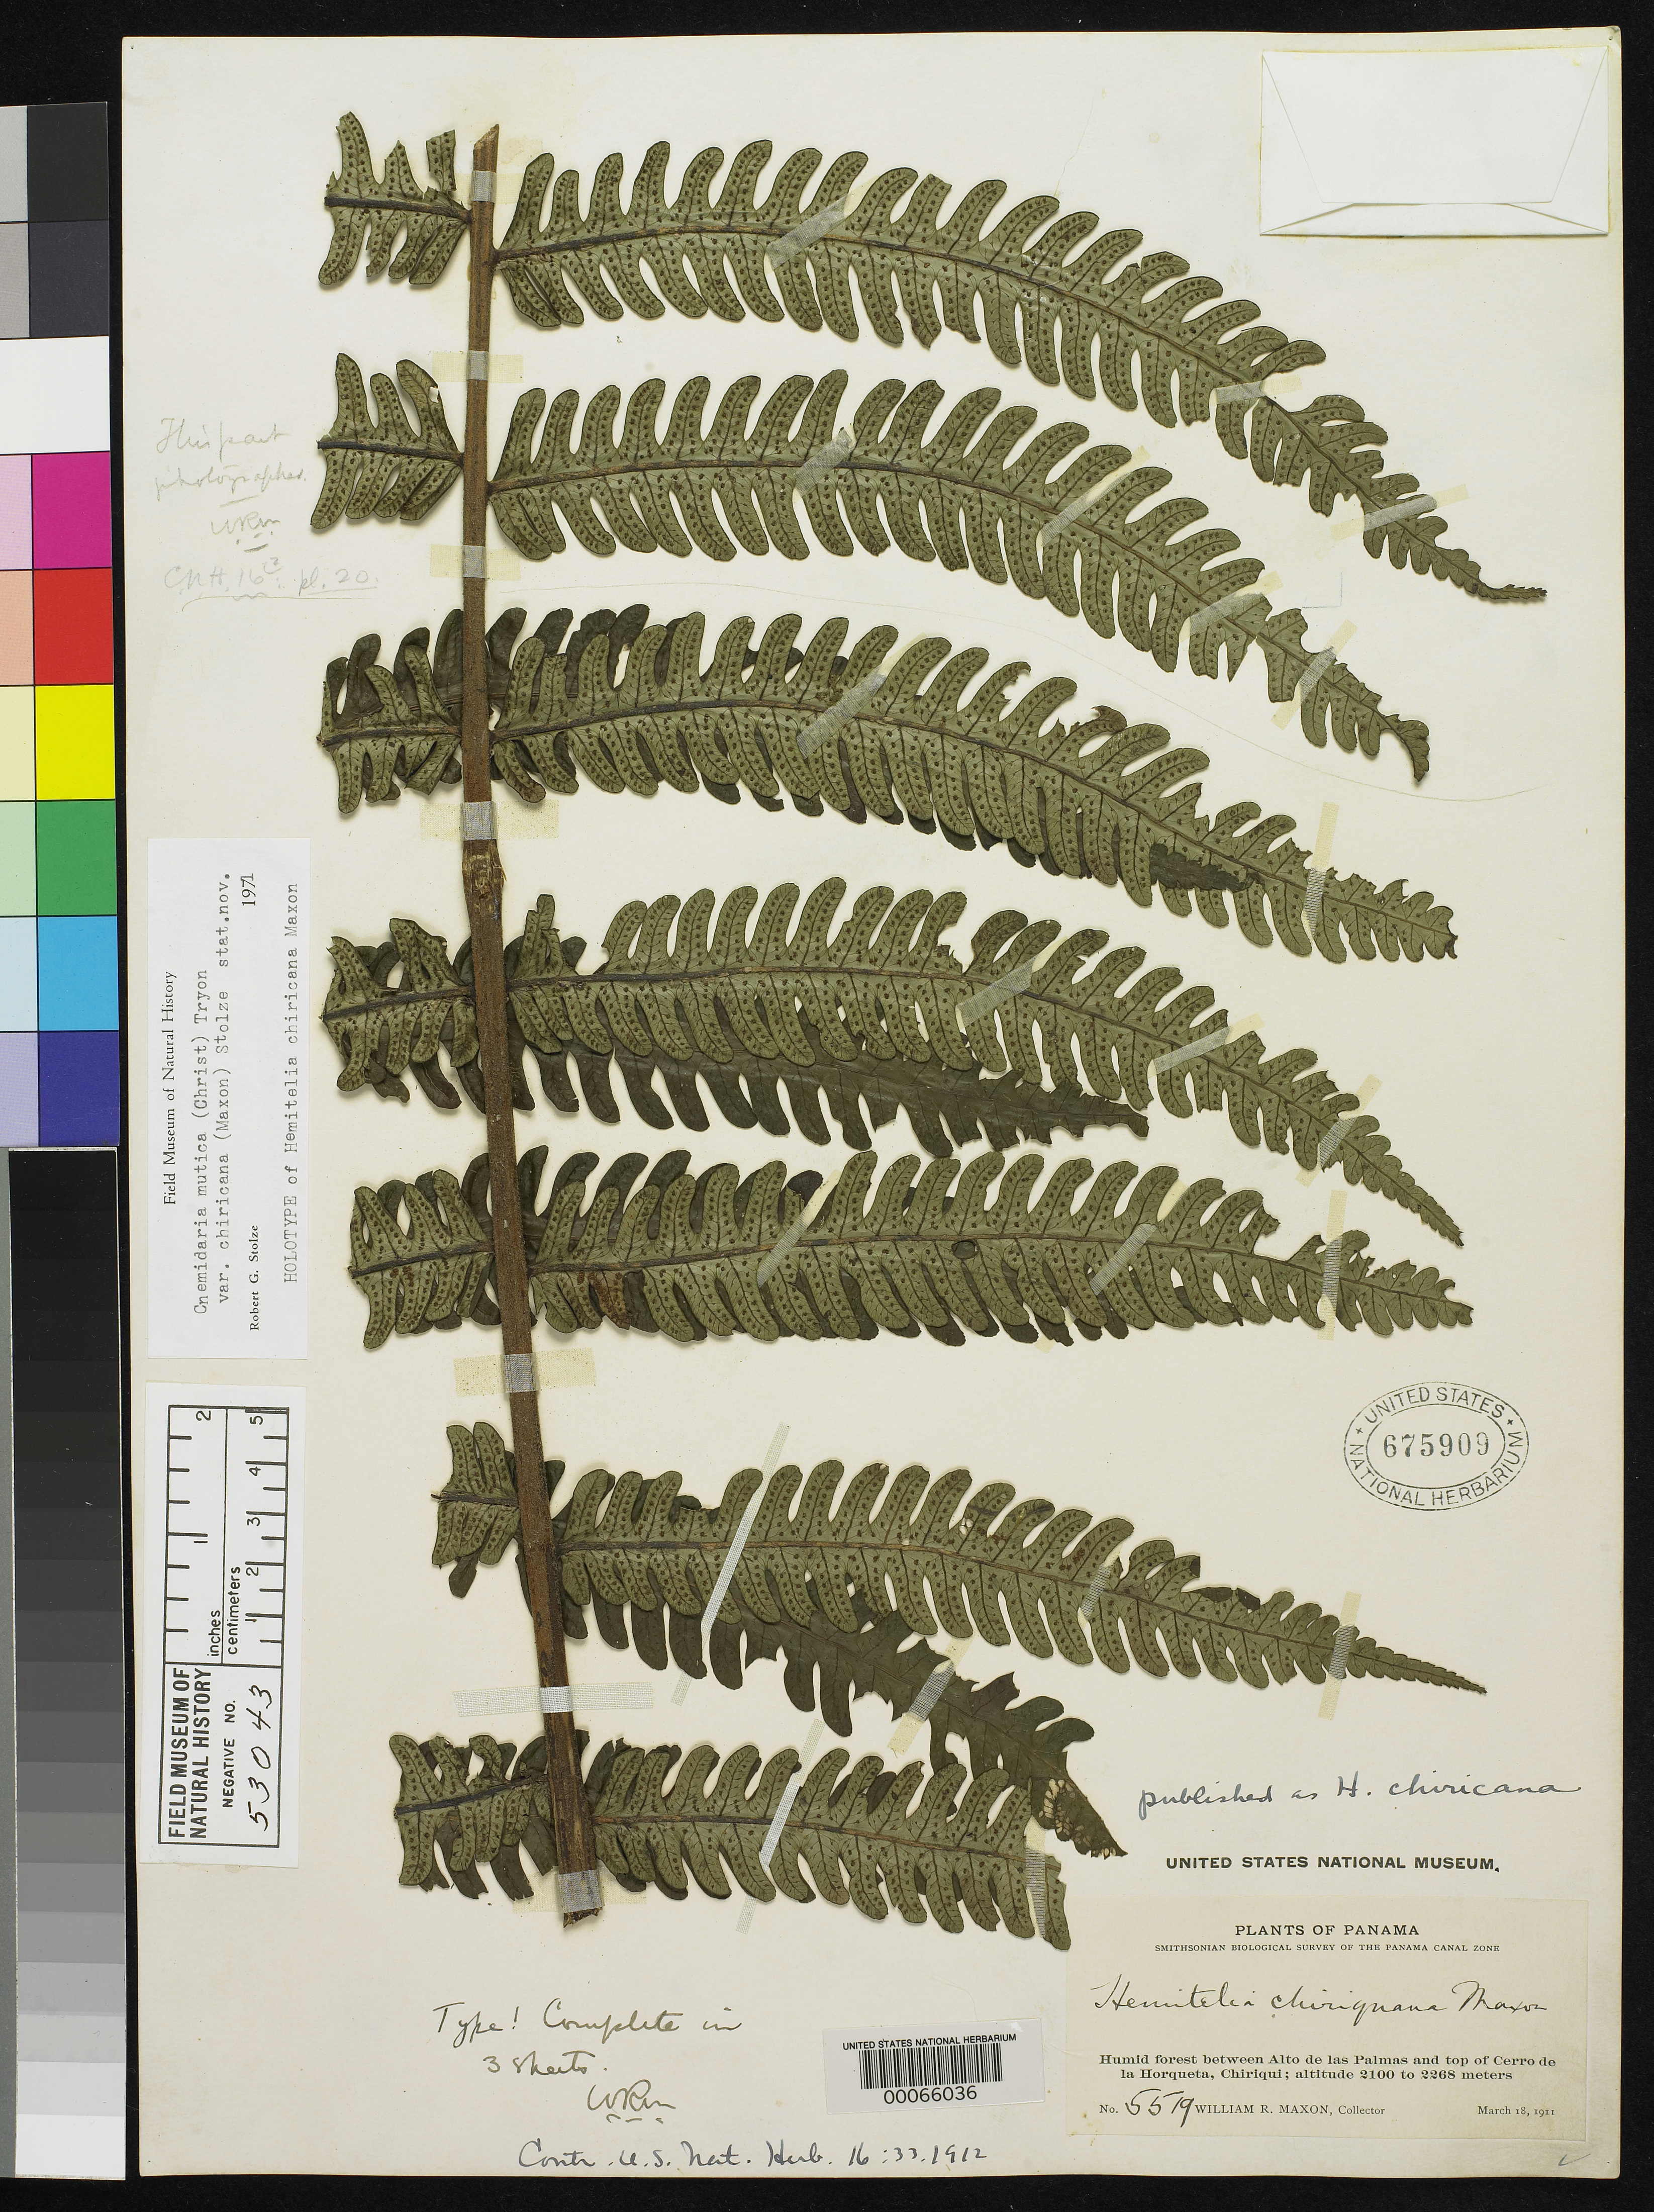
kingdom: Plantae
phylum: Tracheophyta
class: Polypodiopsida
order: Cyatheales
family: Cyatheaceae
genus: Hemitelia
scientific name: Hemitelia chiricana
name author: Maxon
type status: Holotype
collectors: W. R. Maxon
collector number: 5519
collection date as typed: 18 Mar 1911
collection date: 1911-03-18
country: Panama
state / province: Chiriquí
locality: Between Alto de Las Palmas & top of Cerro de La Horqueta.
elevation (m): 2100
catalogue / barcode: US 675909